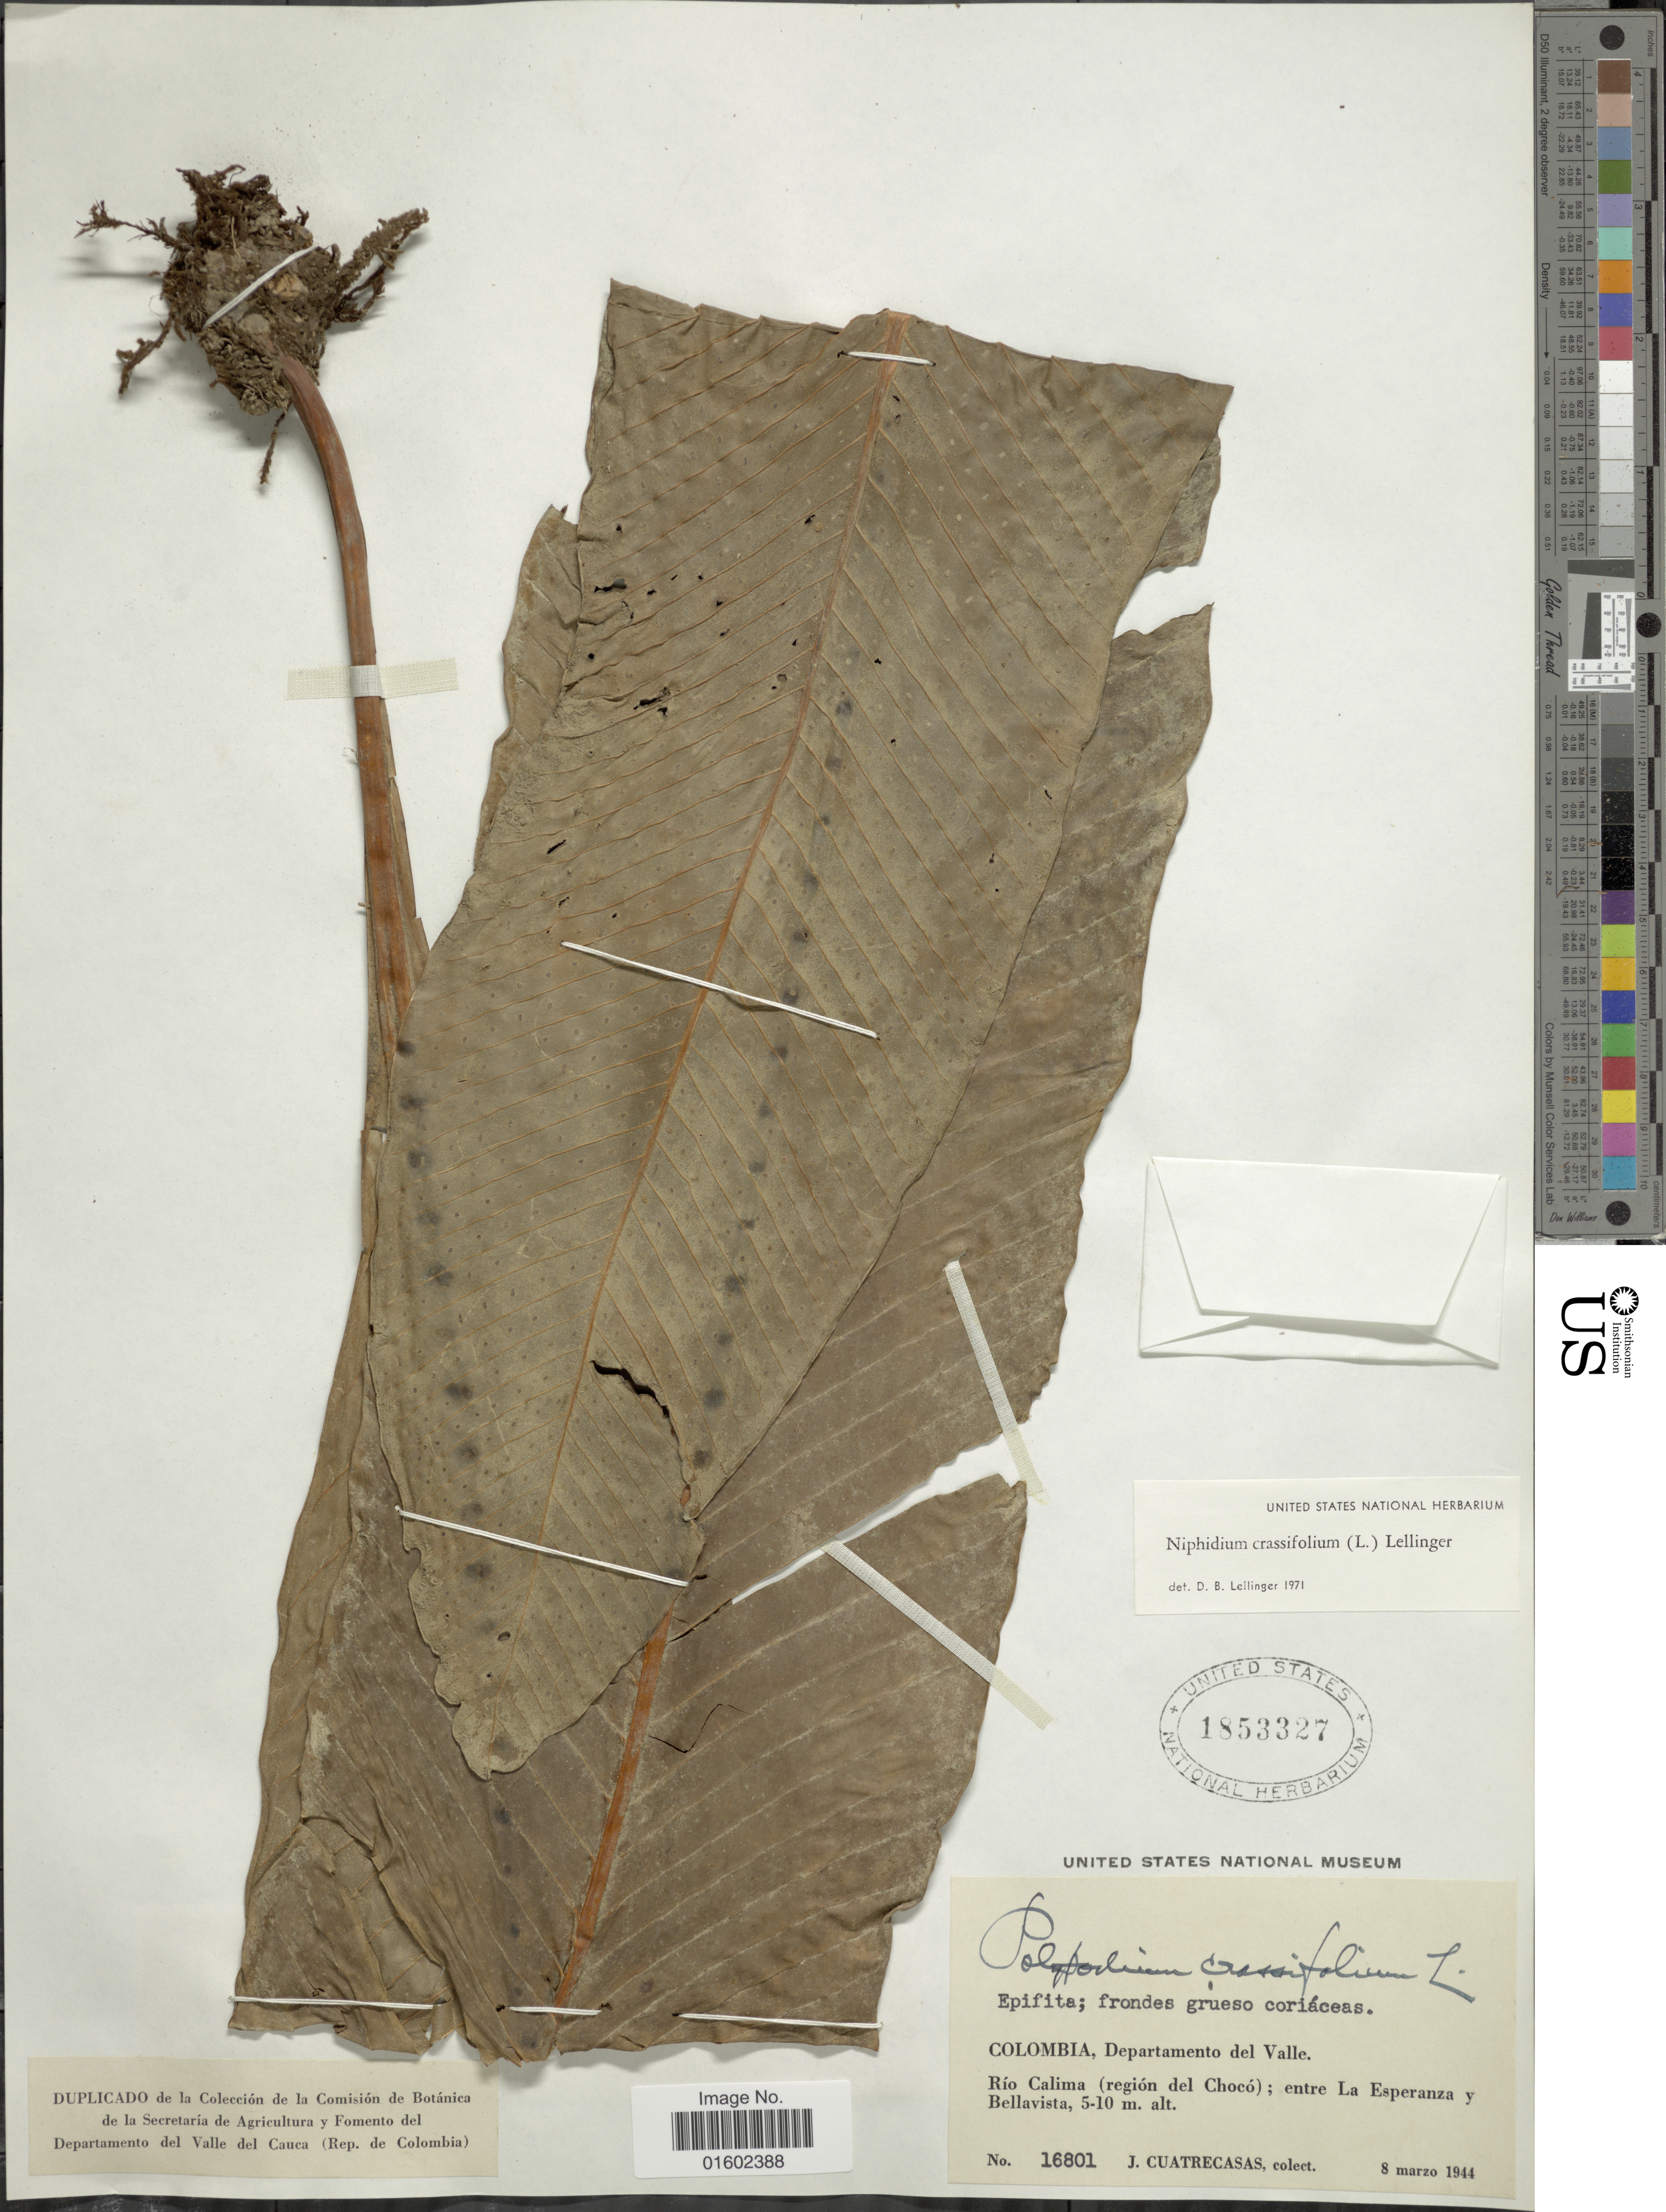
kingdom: Plantae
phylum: Tracheophyta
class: Polypodiopsida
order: Polypodiales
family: Polypodiaceae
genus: Niphidium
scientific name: Niphidium crassifolium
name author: (L.) Lellinger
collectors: J. Cuatrecasas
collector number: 16801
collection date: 1944-03-08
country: Colombia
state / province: Chocó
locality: Departaento del Valle, Rio Calma (region del Choco); entre La Esperamza y Bellavista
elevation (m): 5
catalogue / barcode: US 1853327